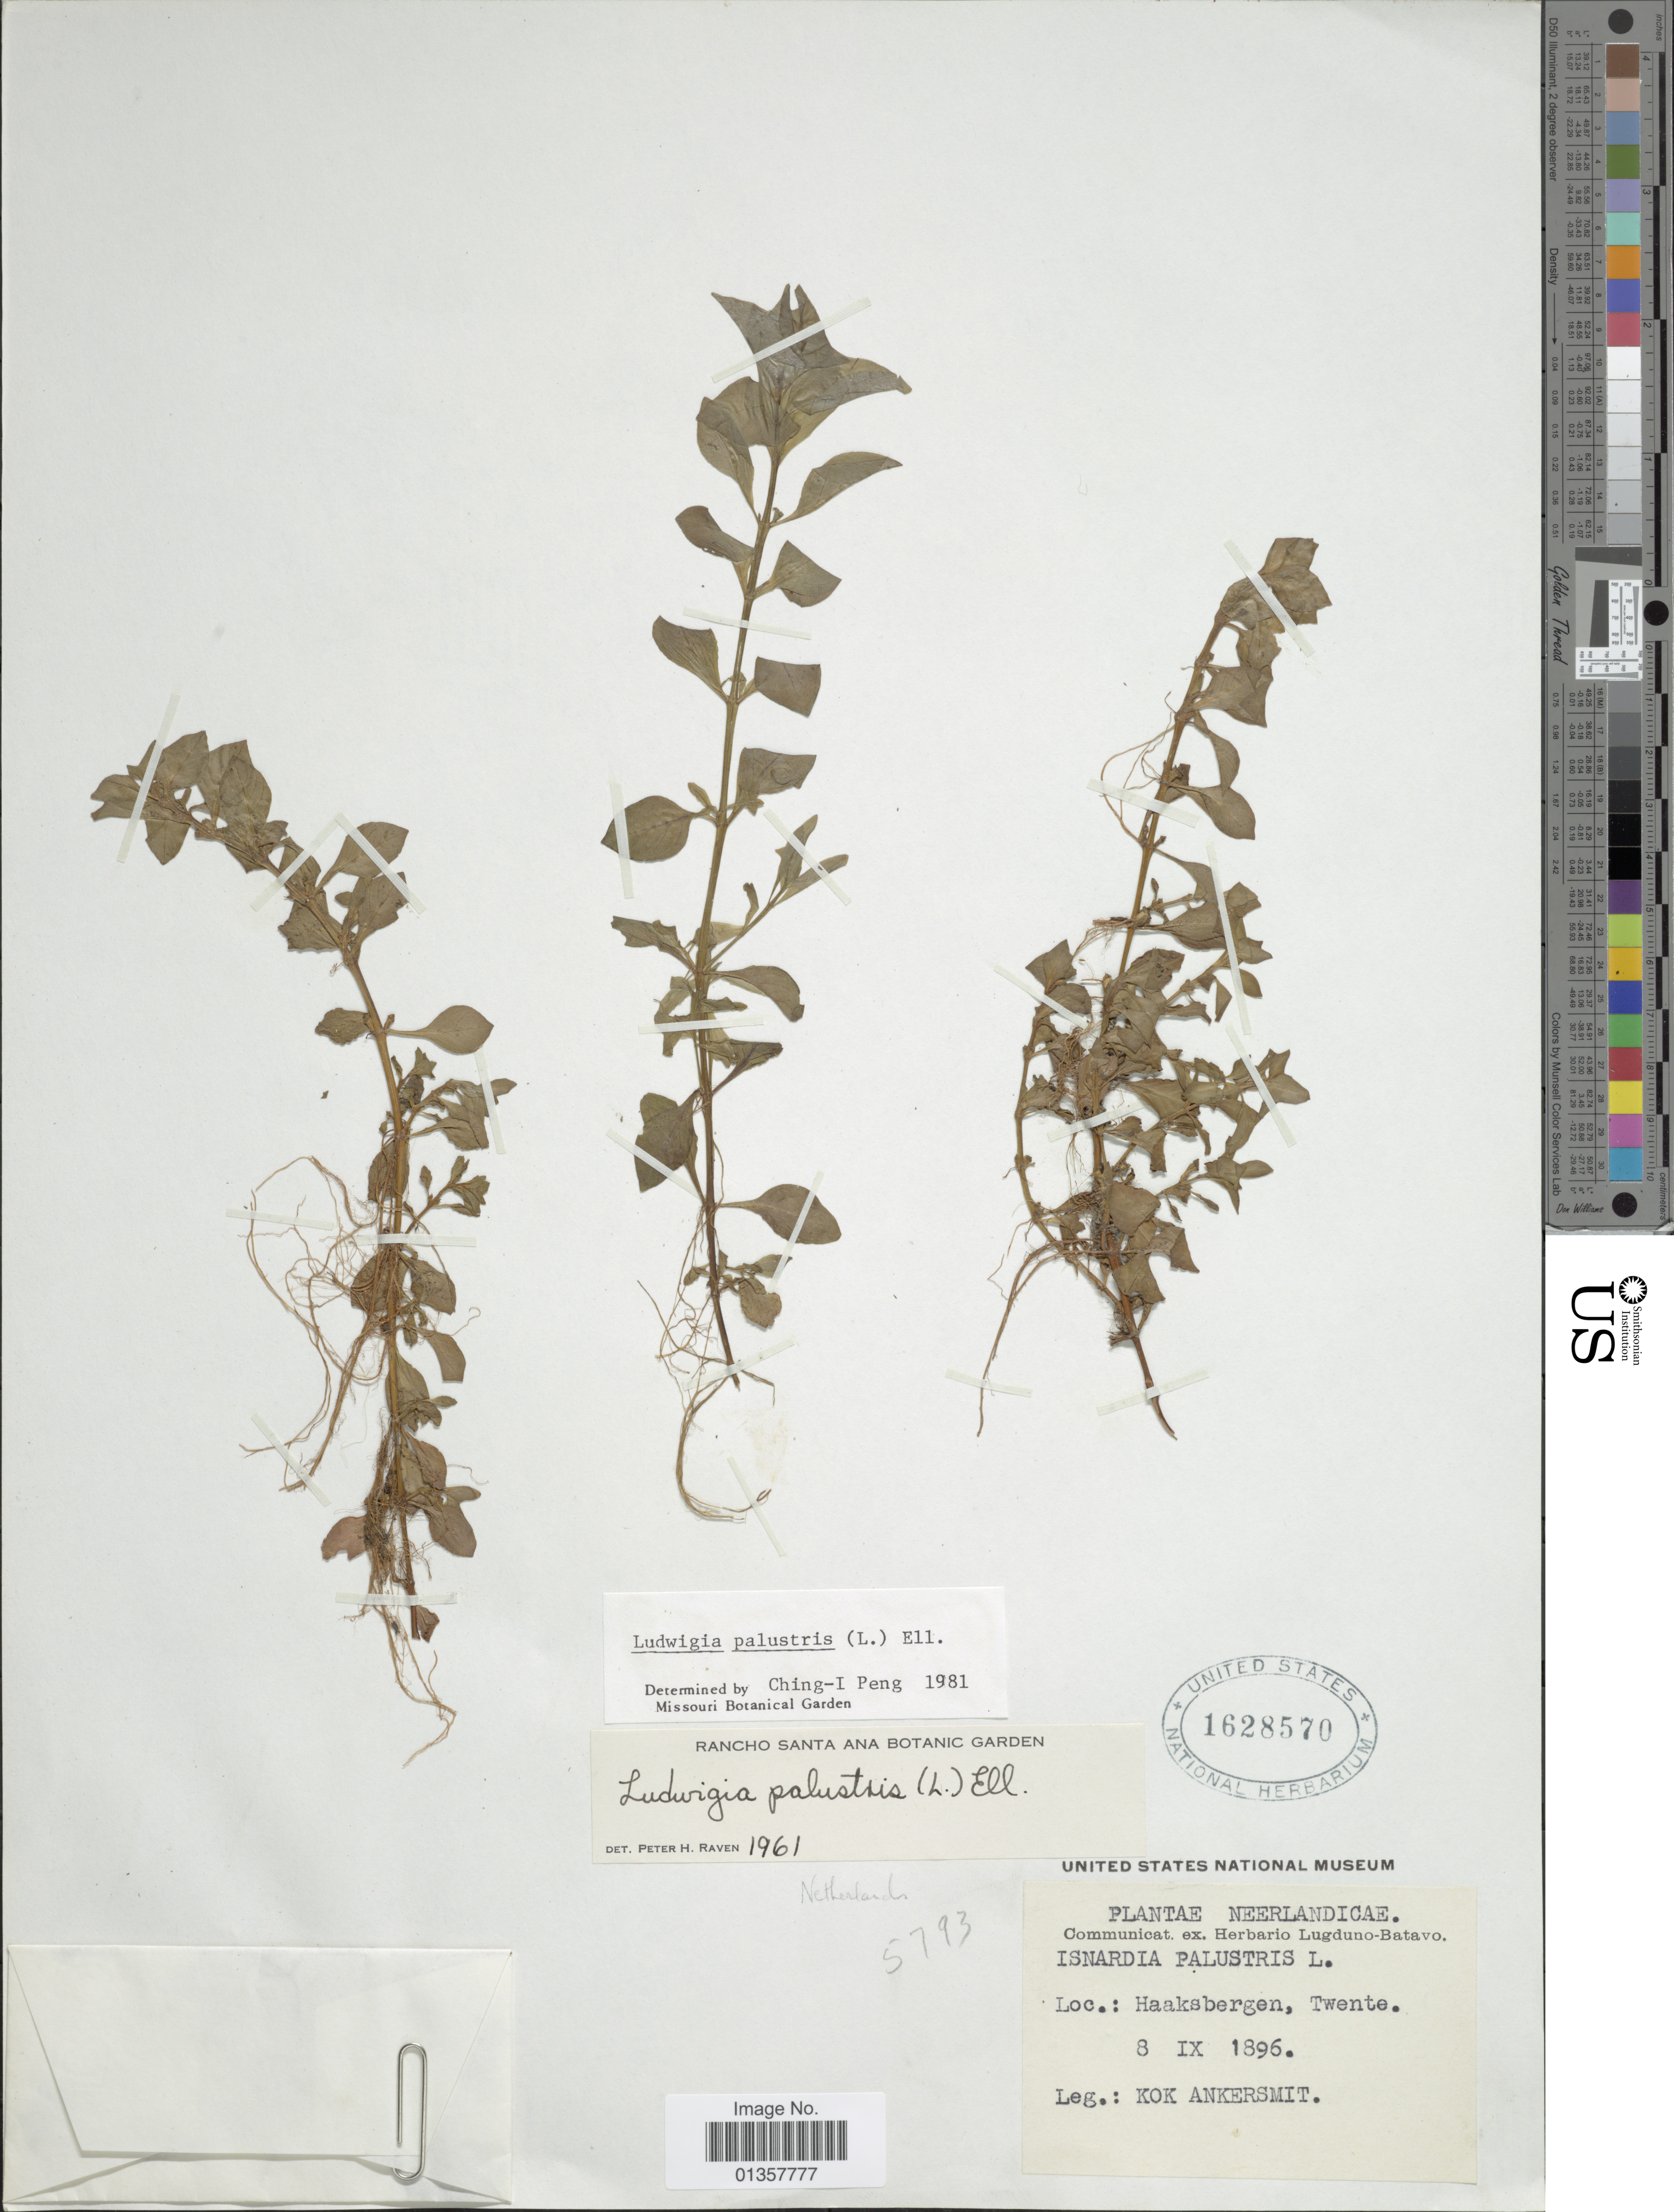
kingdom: Plantae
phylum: Tracheophyta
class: Magnoliopsida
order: Myrtales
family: Onagraceae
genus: Ludwigia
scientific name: Ludwigia palustris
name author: (L.) Elliott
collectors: K. Ankersmit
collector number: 5793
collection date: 1896-09-08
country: Netherlands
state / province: Overijssel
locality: Haaksbergen, Twente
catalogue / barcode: US 1628570